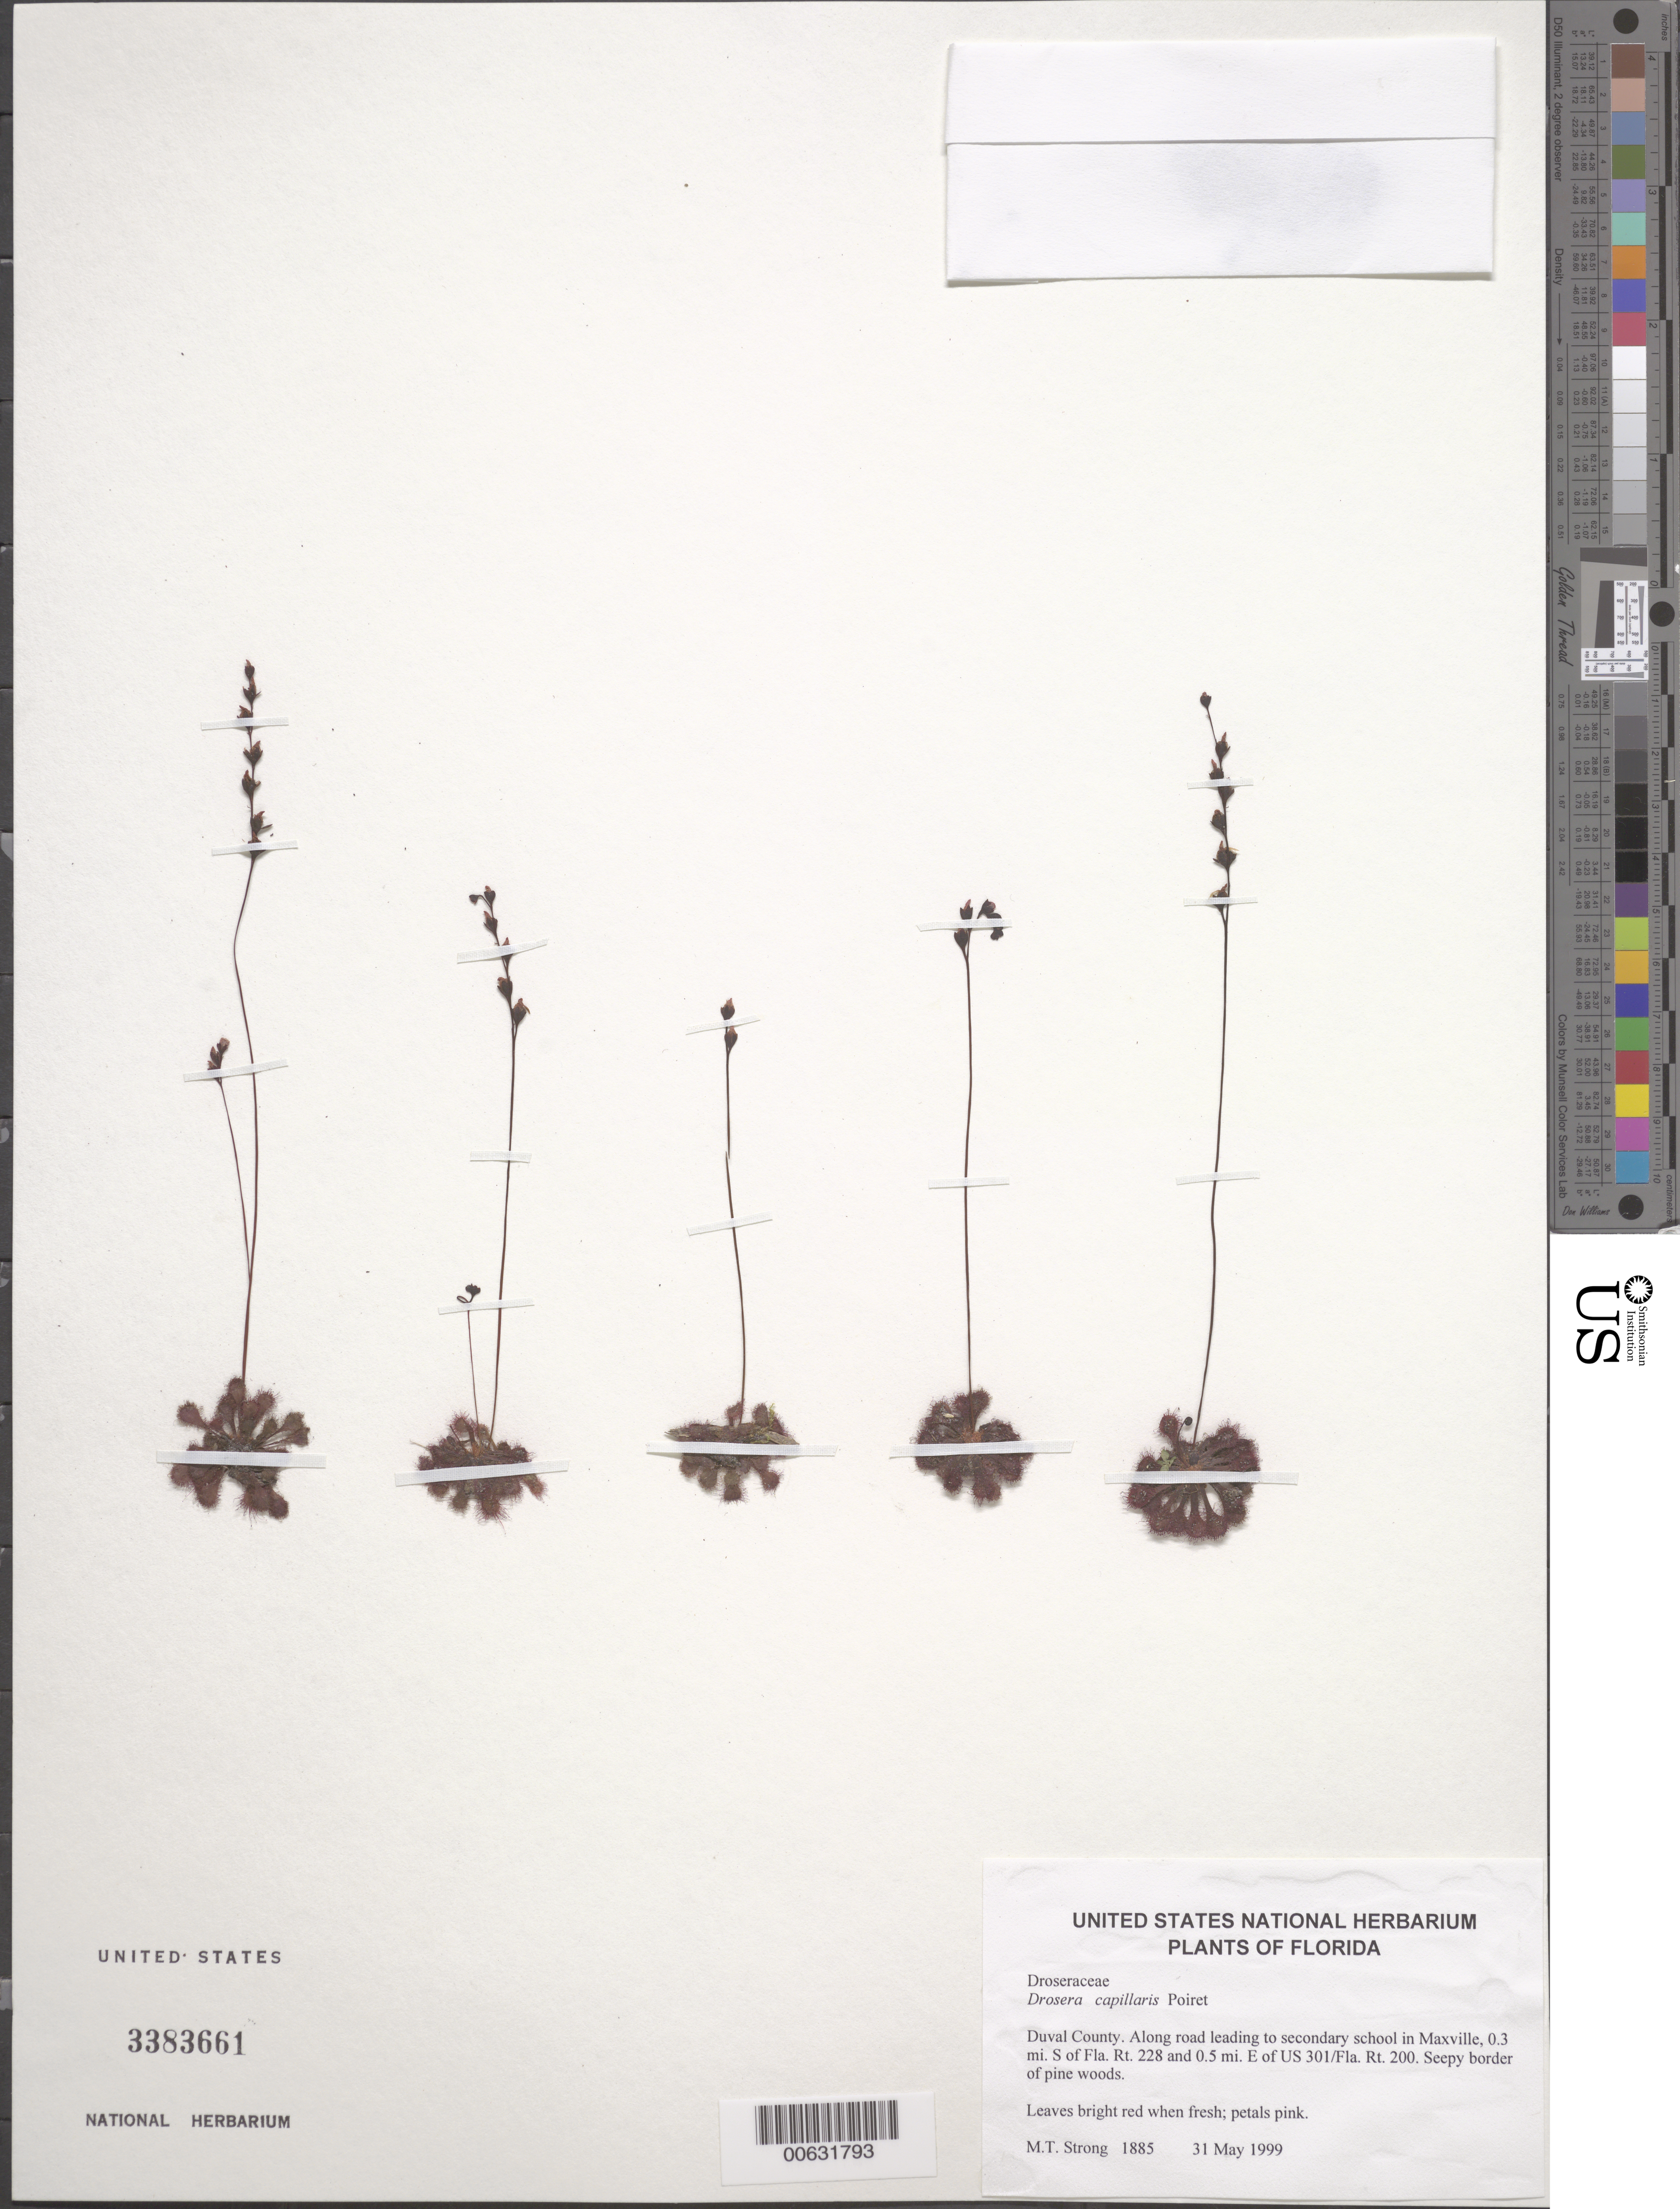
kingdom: Plantae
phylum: Tracheophyta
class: Magnoliopsida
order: Caryophyllales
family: Droseraceae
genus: Drosera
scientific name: Drosera capillaris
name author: Poir.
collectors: M. T. Strong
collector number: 1885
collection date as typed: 31 May 1999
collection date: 1999-05-31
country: United States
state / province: Florida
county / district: Duval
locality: Maxville, s of fl rt. 228 and e of us 301 fl rt 200.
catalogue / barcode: US 3383661